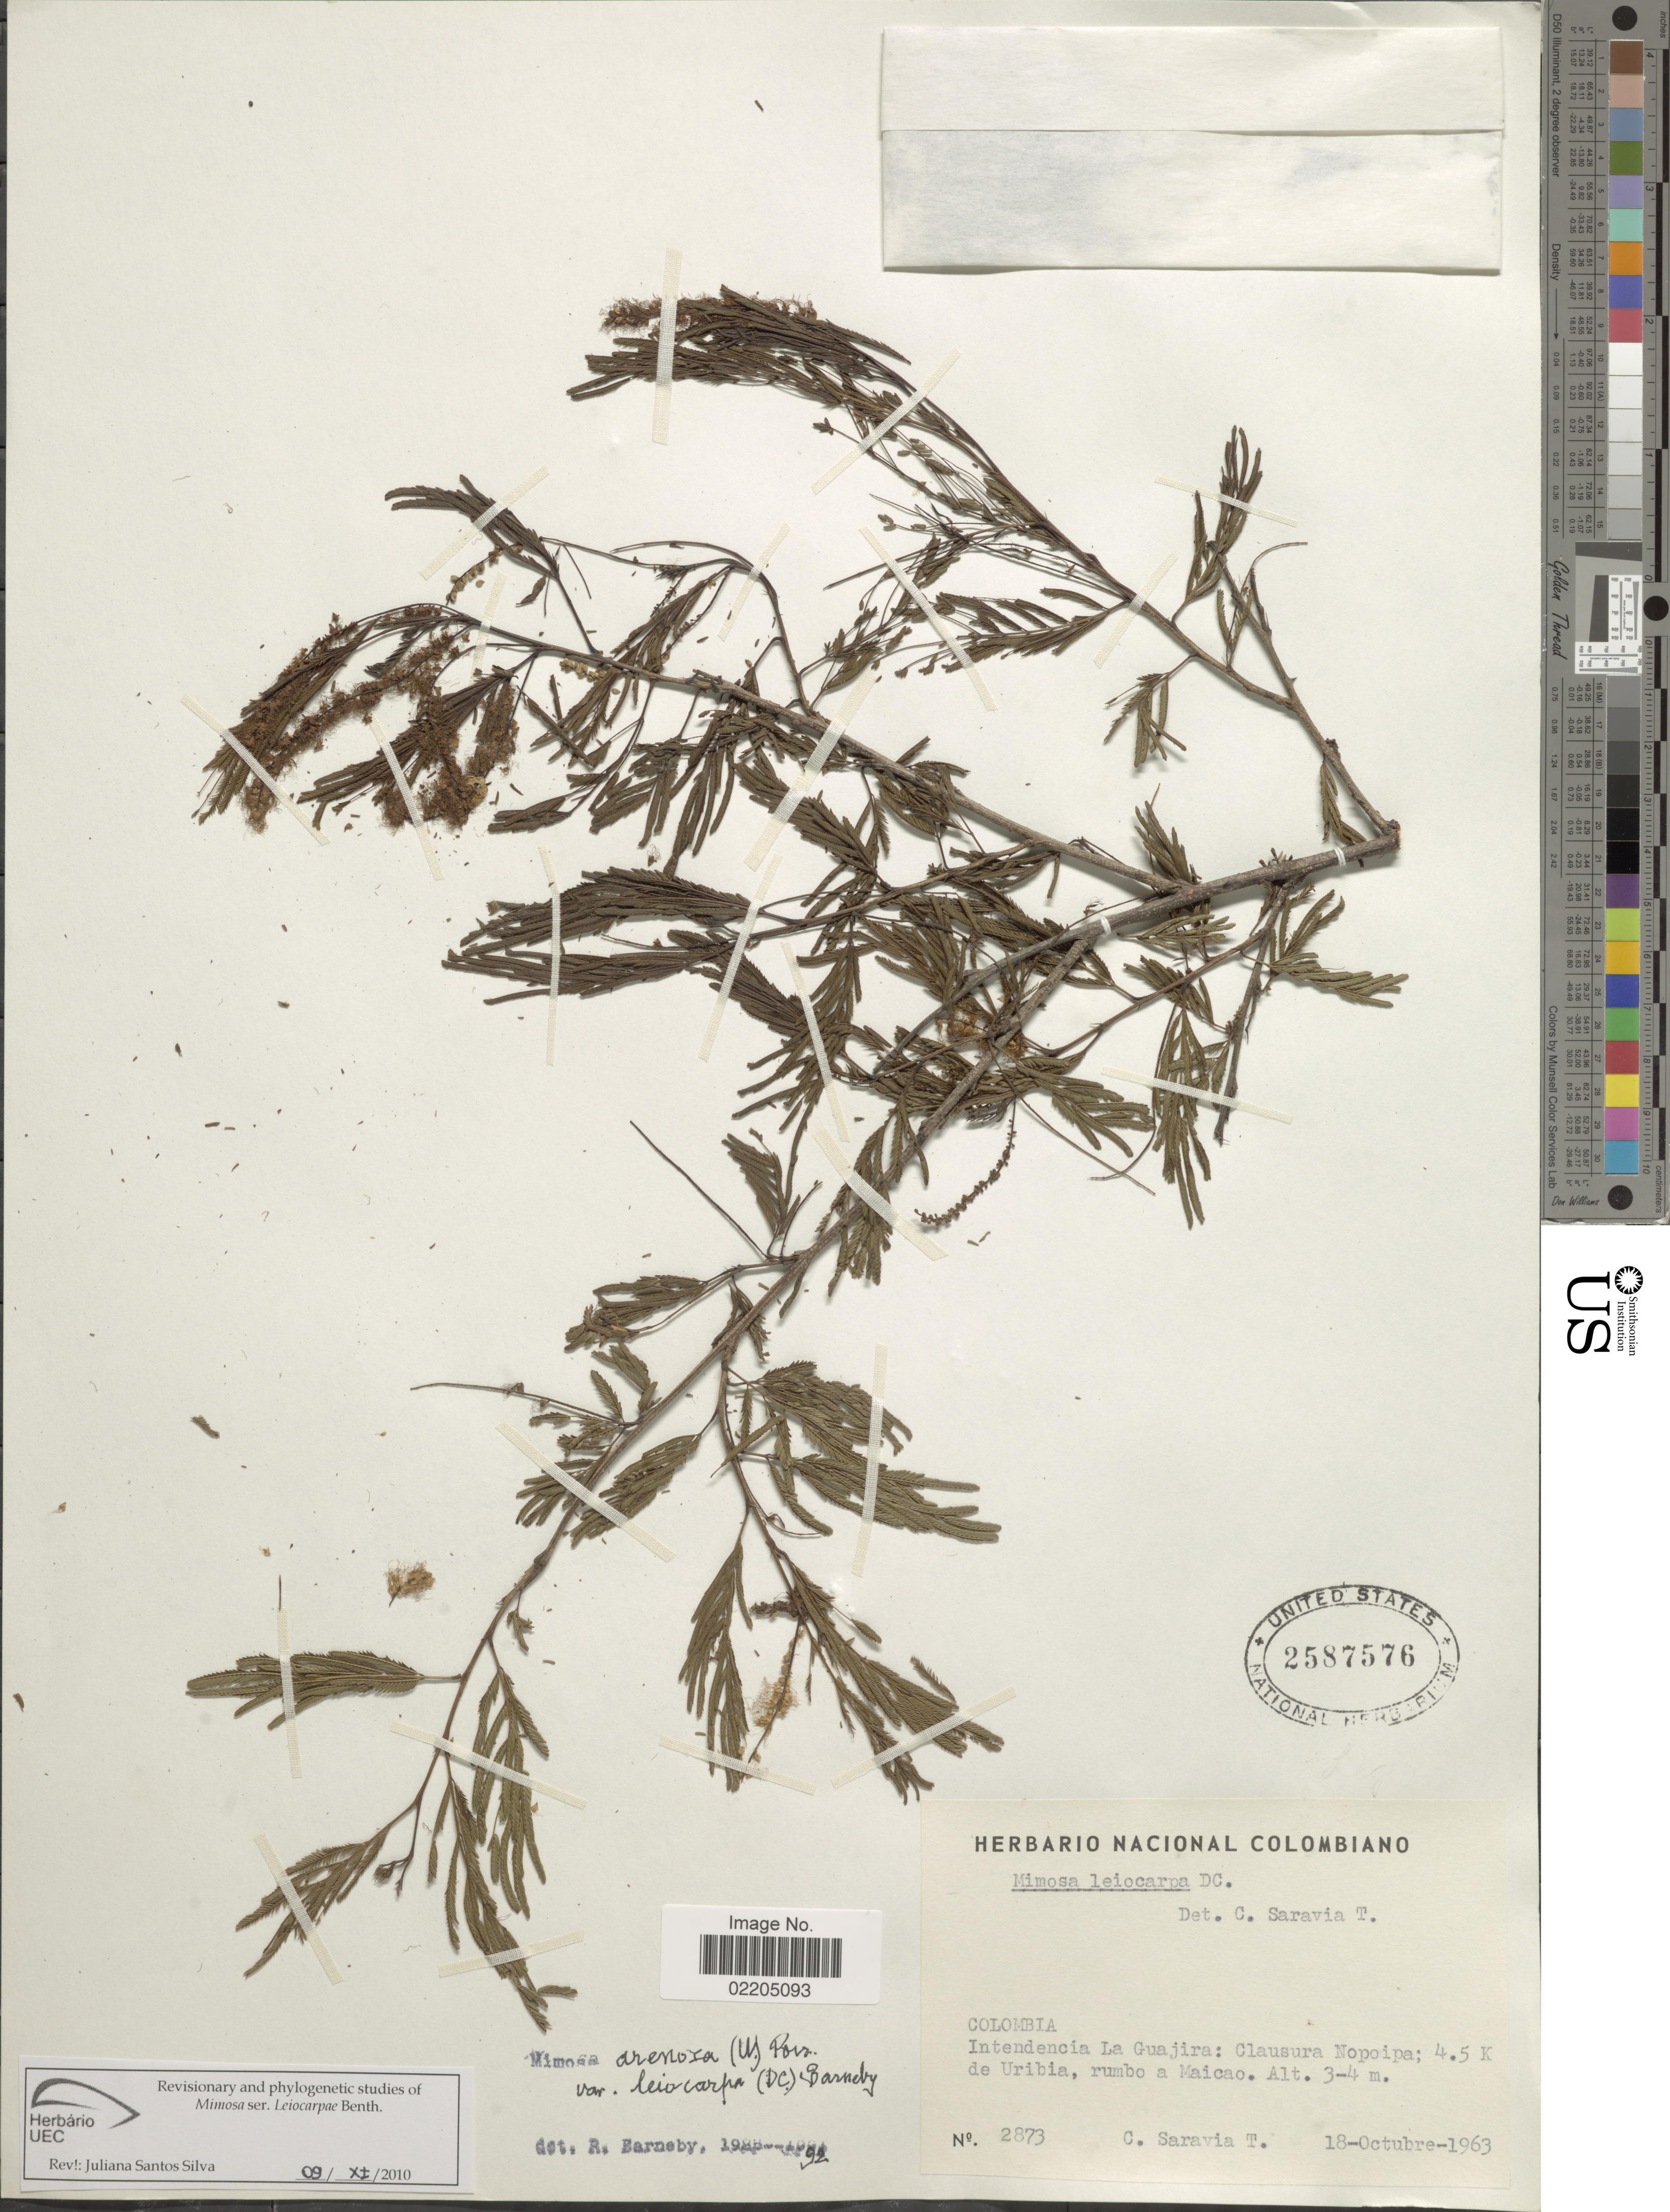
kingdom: Plantae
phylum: Tracheophyta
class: Magnoliopsida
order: Fabales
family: Fabaceae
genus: Mimosa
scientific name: Mimosa arenosa var. leiocarpa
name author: (DC.) Barneby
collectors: C. Saravia T.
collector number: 2873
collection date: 1963-10-18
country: Colombia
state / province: La Guajira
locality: Clausura Nopoipa, 4.5 k de Uribia, rumbo a Maicao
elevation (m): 3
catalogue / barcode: US 2587576